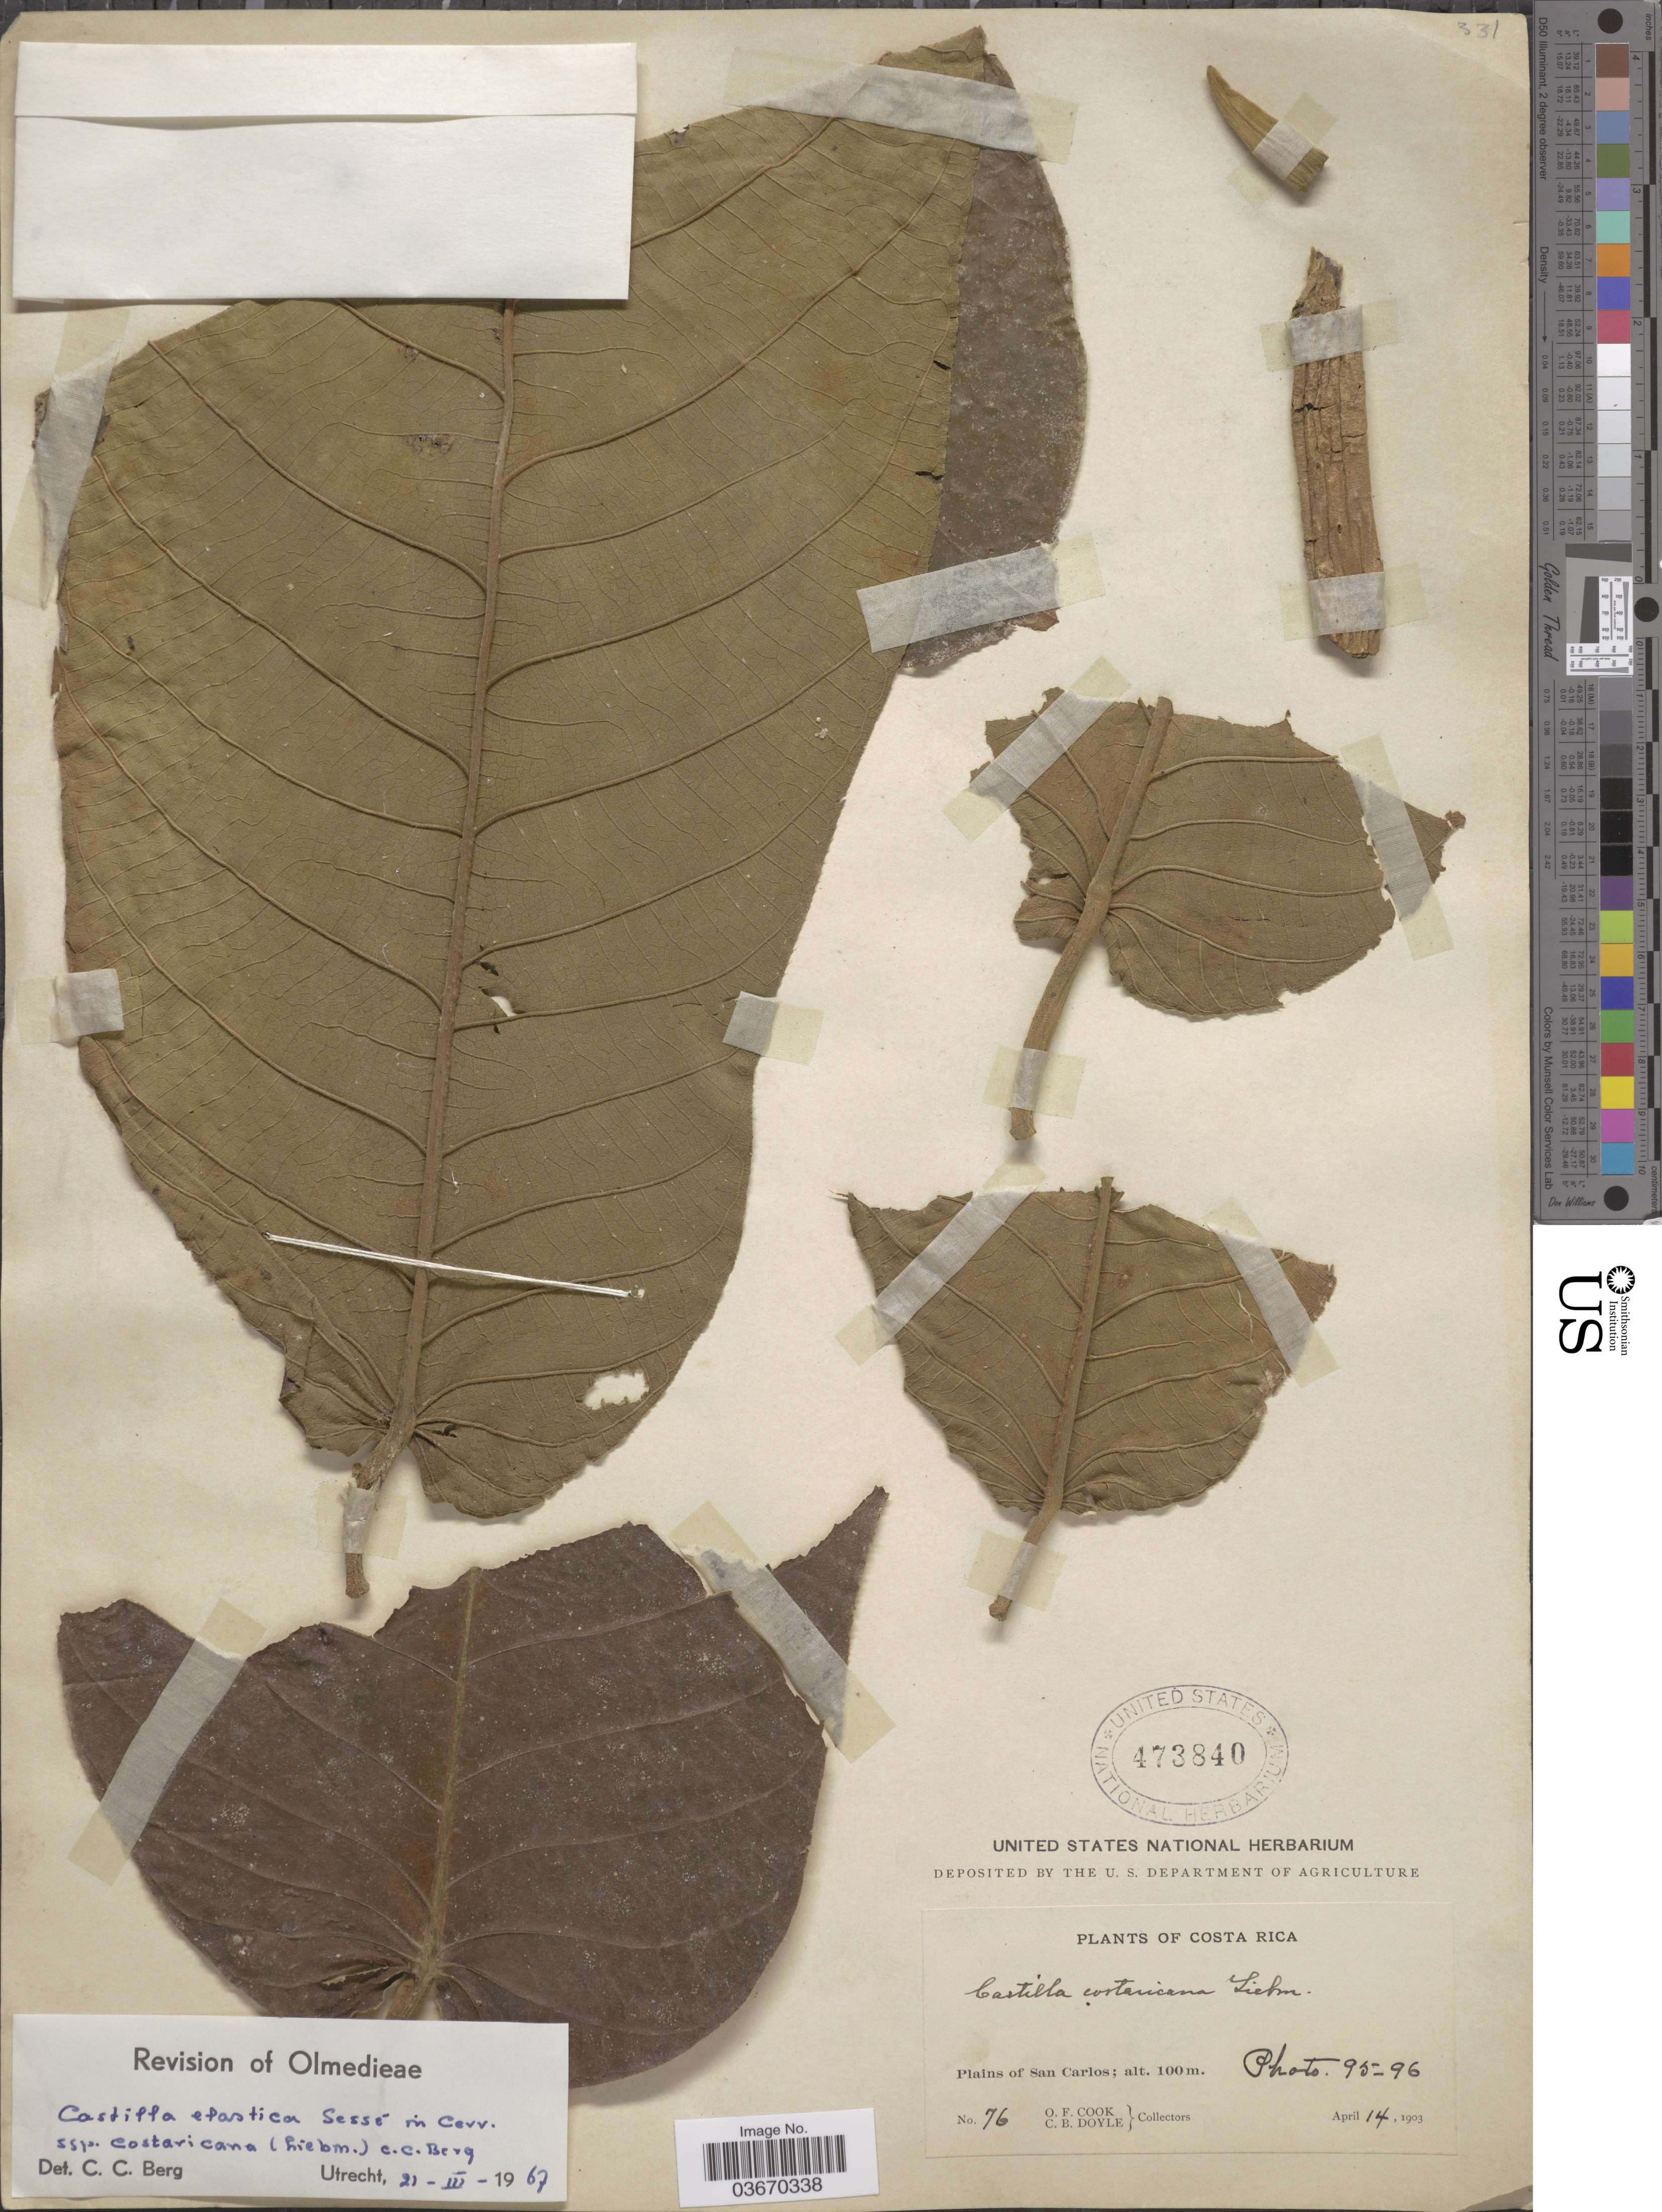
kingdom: Plantae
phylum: Tracheophyta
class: Magnoliopsida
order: Rosales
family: Moraceae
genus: Castilla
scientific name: Castilla elastica subsp. costaricana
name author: (Liebm.) C.C. Berg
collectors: O. F. Cook & C. Doyle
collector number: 76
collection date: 1903-04-14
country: Costa Rica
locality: Plains of San Carlos.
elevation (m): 100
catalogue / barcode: US 473840